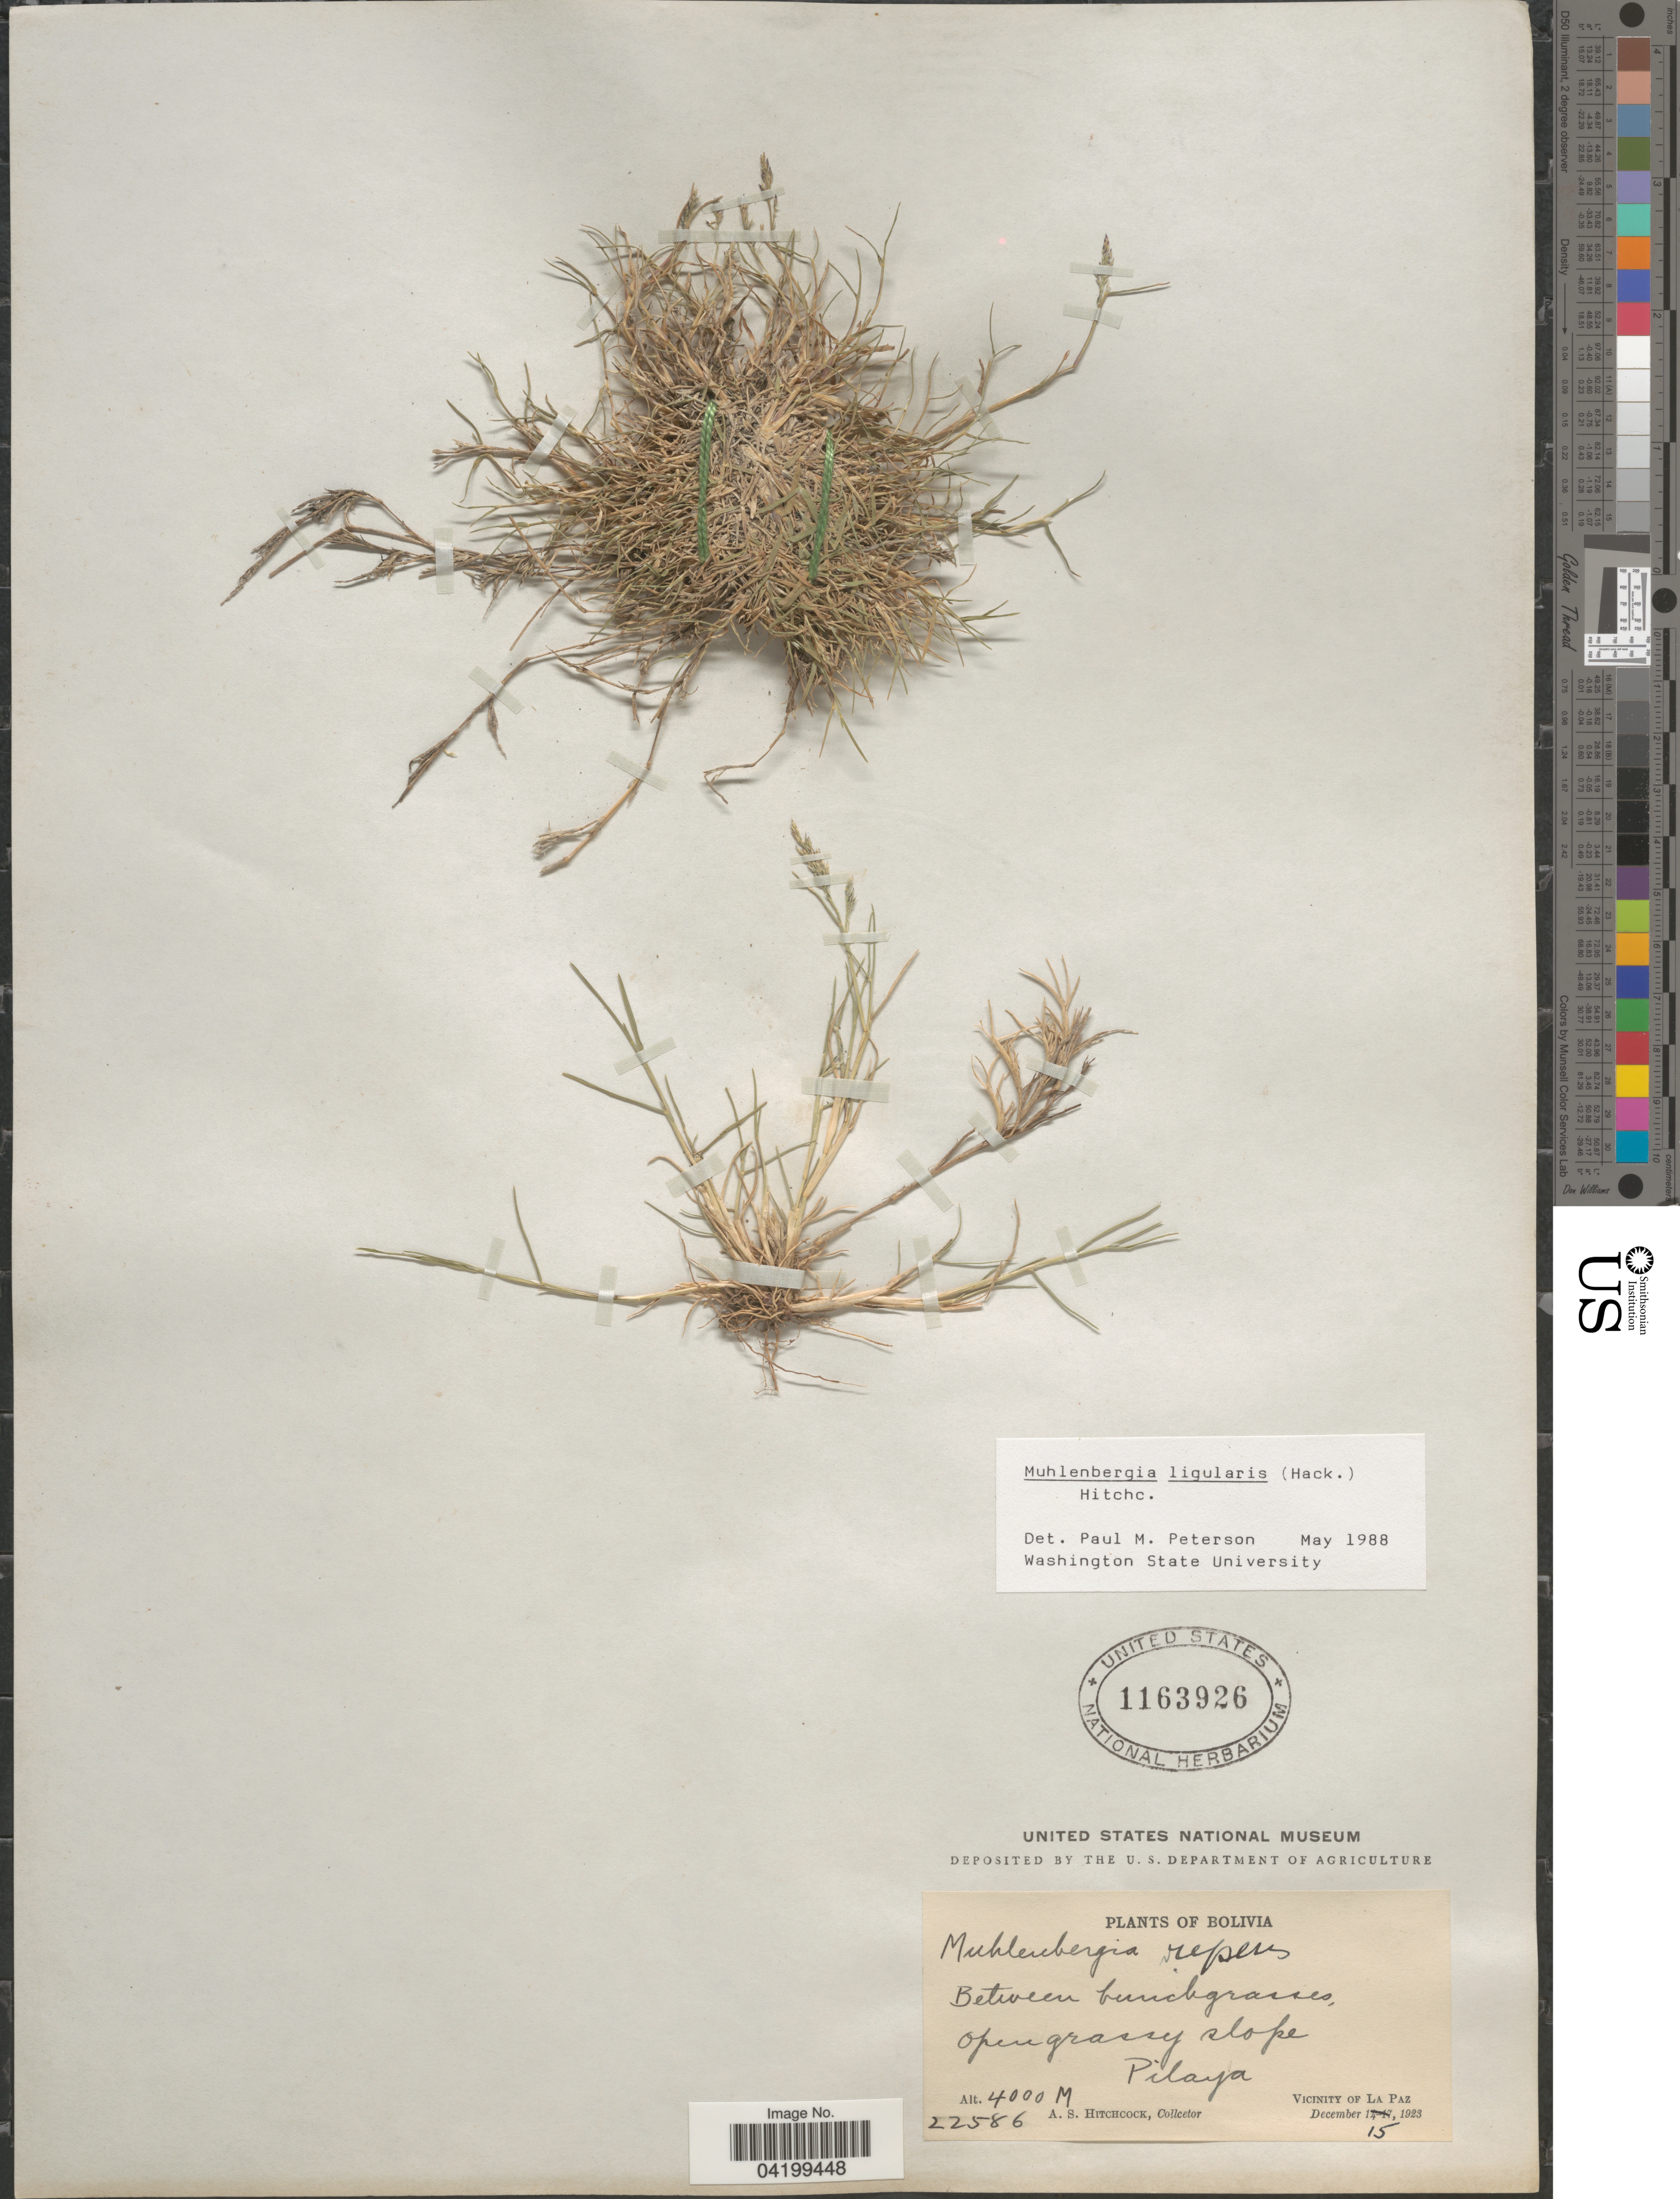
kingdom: Plantae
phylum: Tracheophyta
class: Liliopsida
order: Poales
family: Poaceae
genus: Muhlenbergia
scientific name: Muhlenbergia ligularis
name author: (Hack.) Hitchc.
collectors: A. S. Hitchcock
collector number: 22586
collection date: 1923-12-15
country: Bolivia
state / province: La Paz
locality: Pilaya. Vicinity of La Paz.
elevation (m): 4000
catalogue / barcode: US 1163926